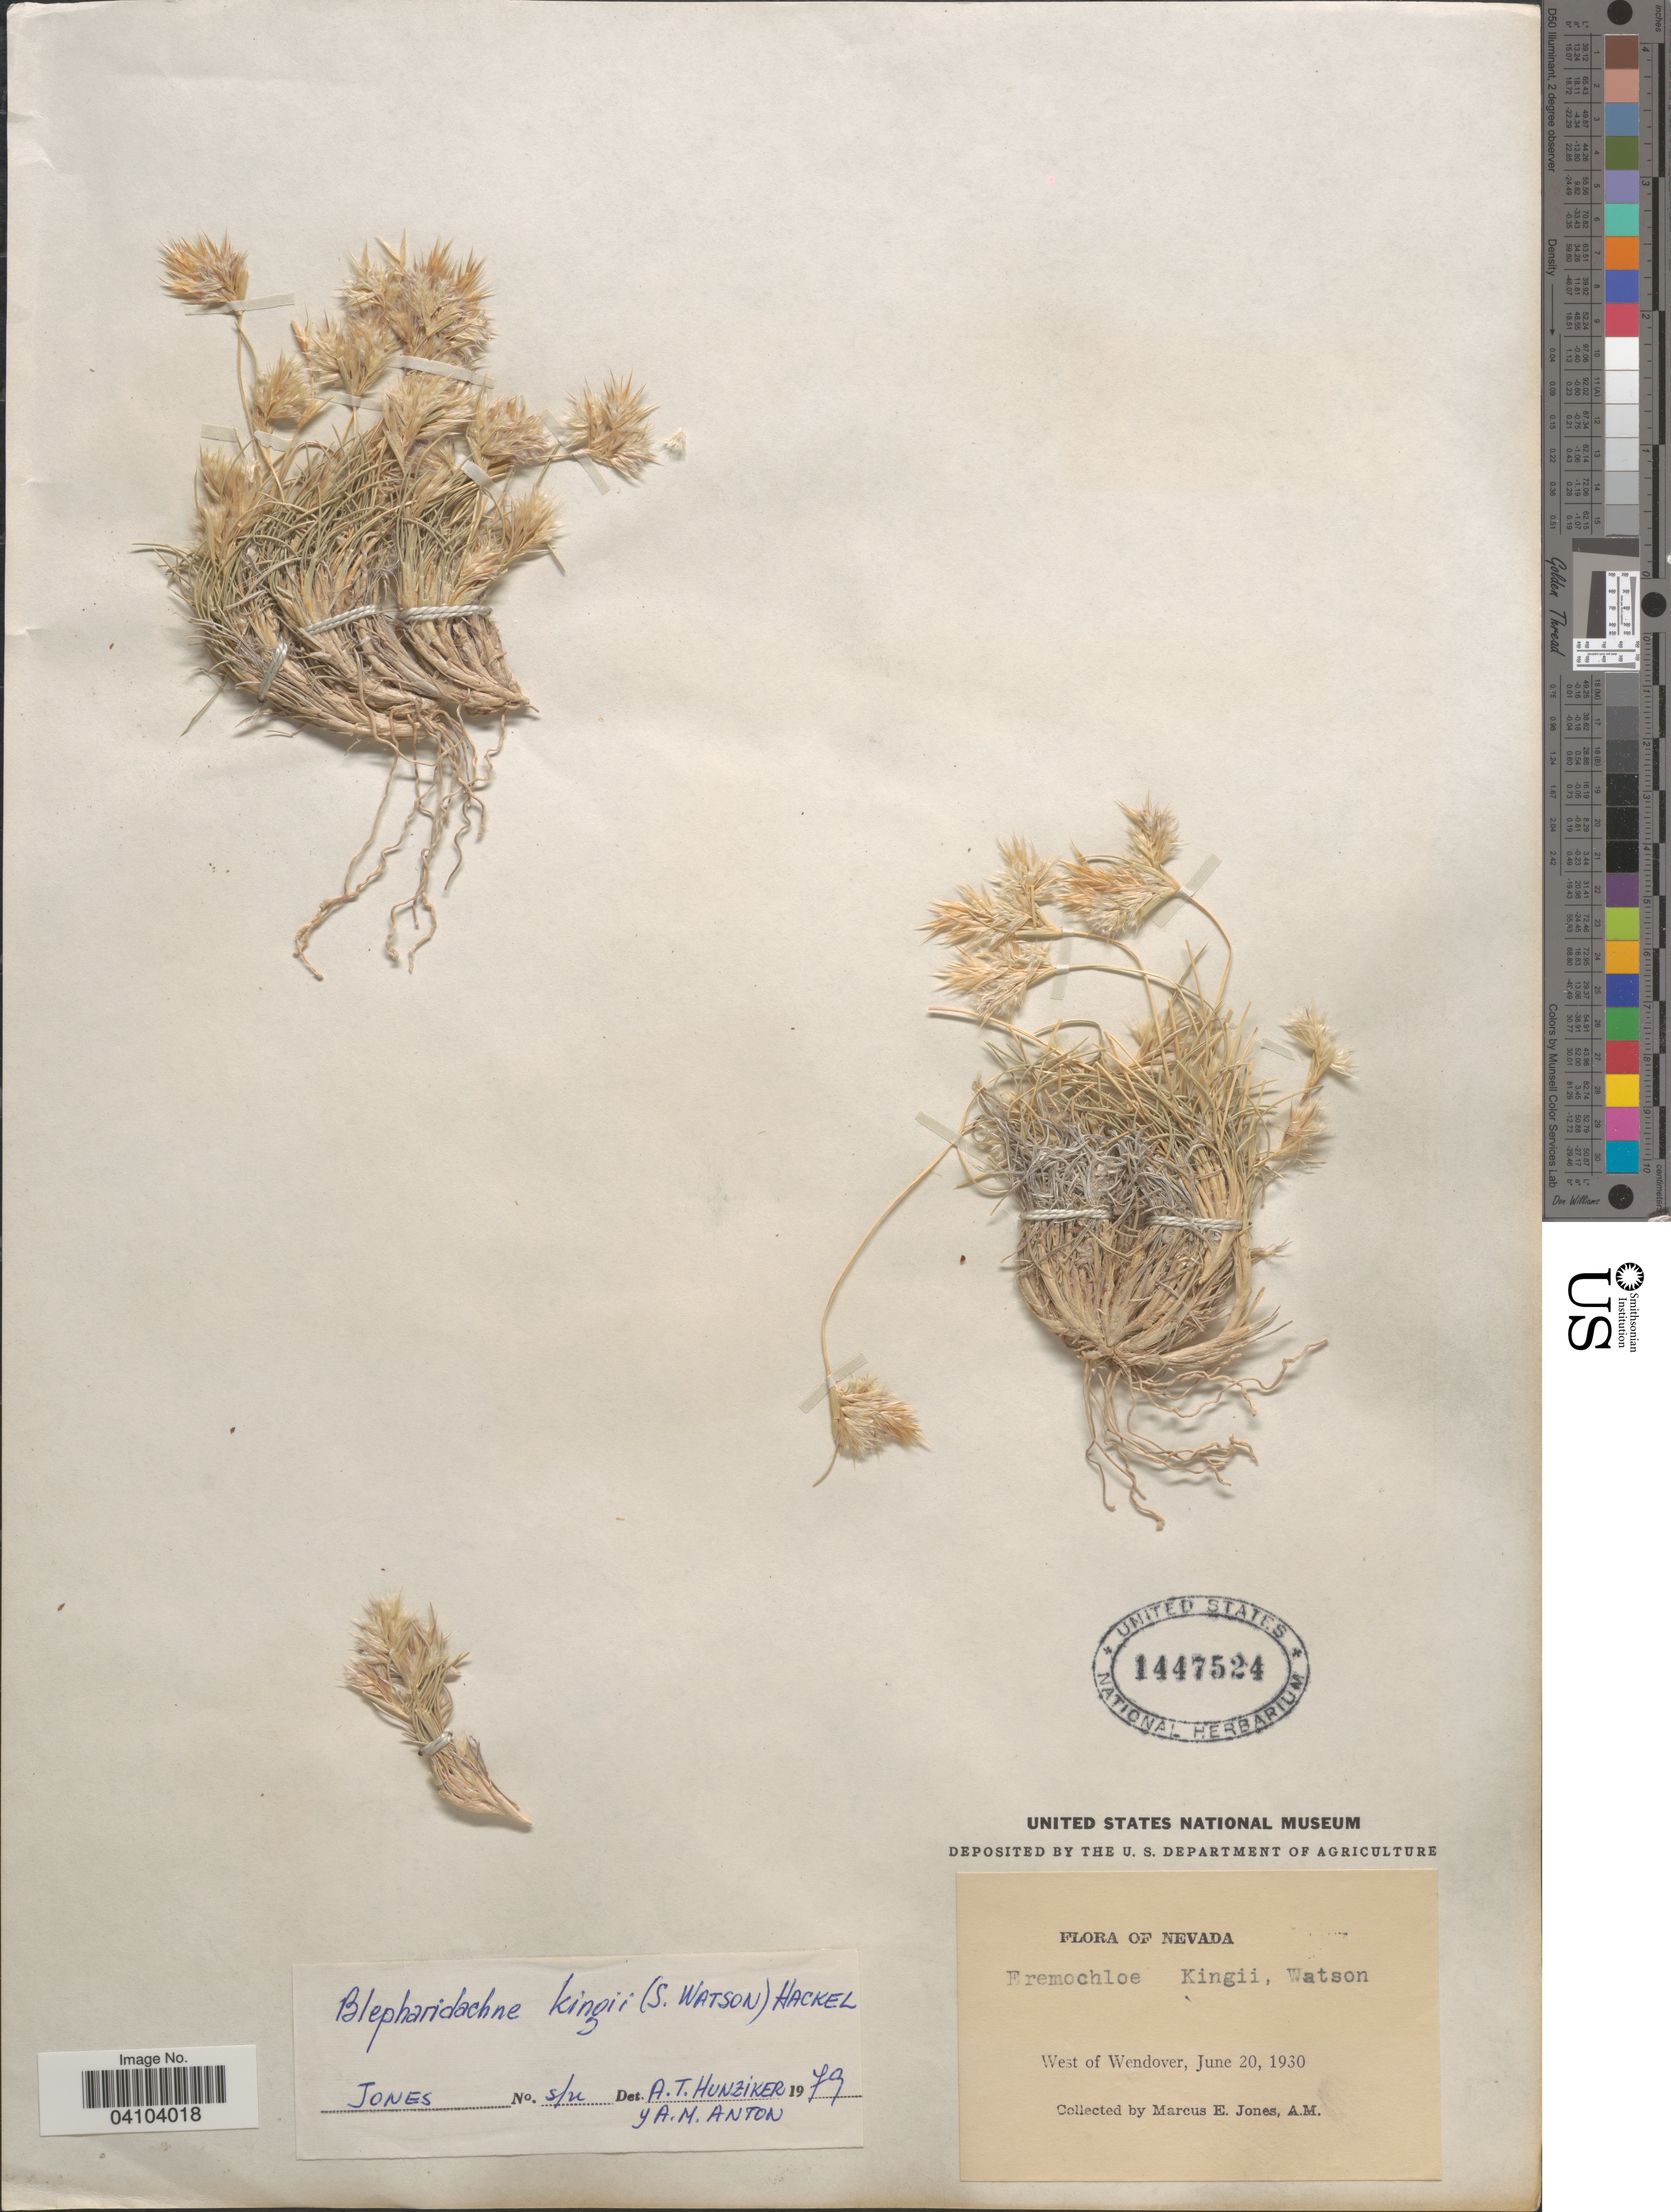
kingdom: Plantae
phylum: Tracheophyta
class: Liliopsida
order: Poales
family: Poaceae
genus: Blepharidachne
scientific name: Blepharidachne kingii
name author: (S. Watson) Hack.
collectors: M. E. Jones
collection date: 1930-06-20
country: United States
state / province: Nevada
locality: West of Wendover.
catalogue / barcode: US 1447524